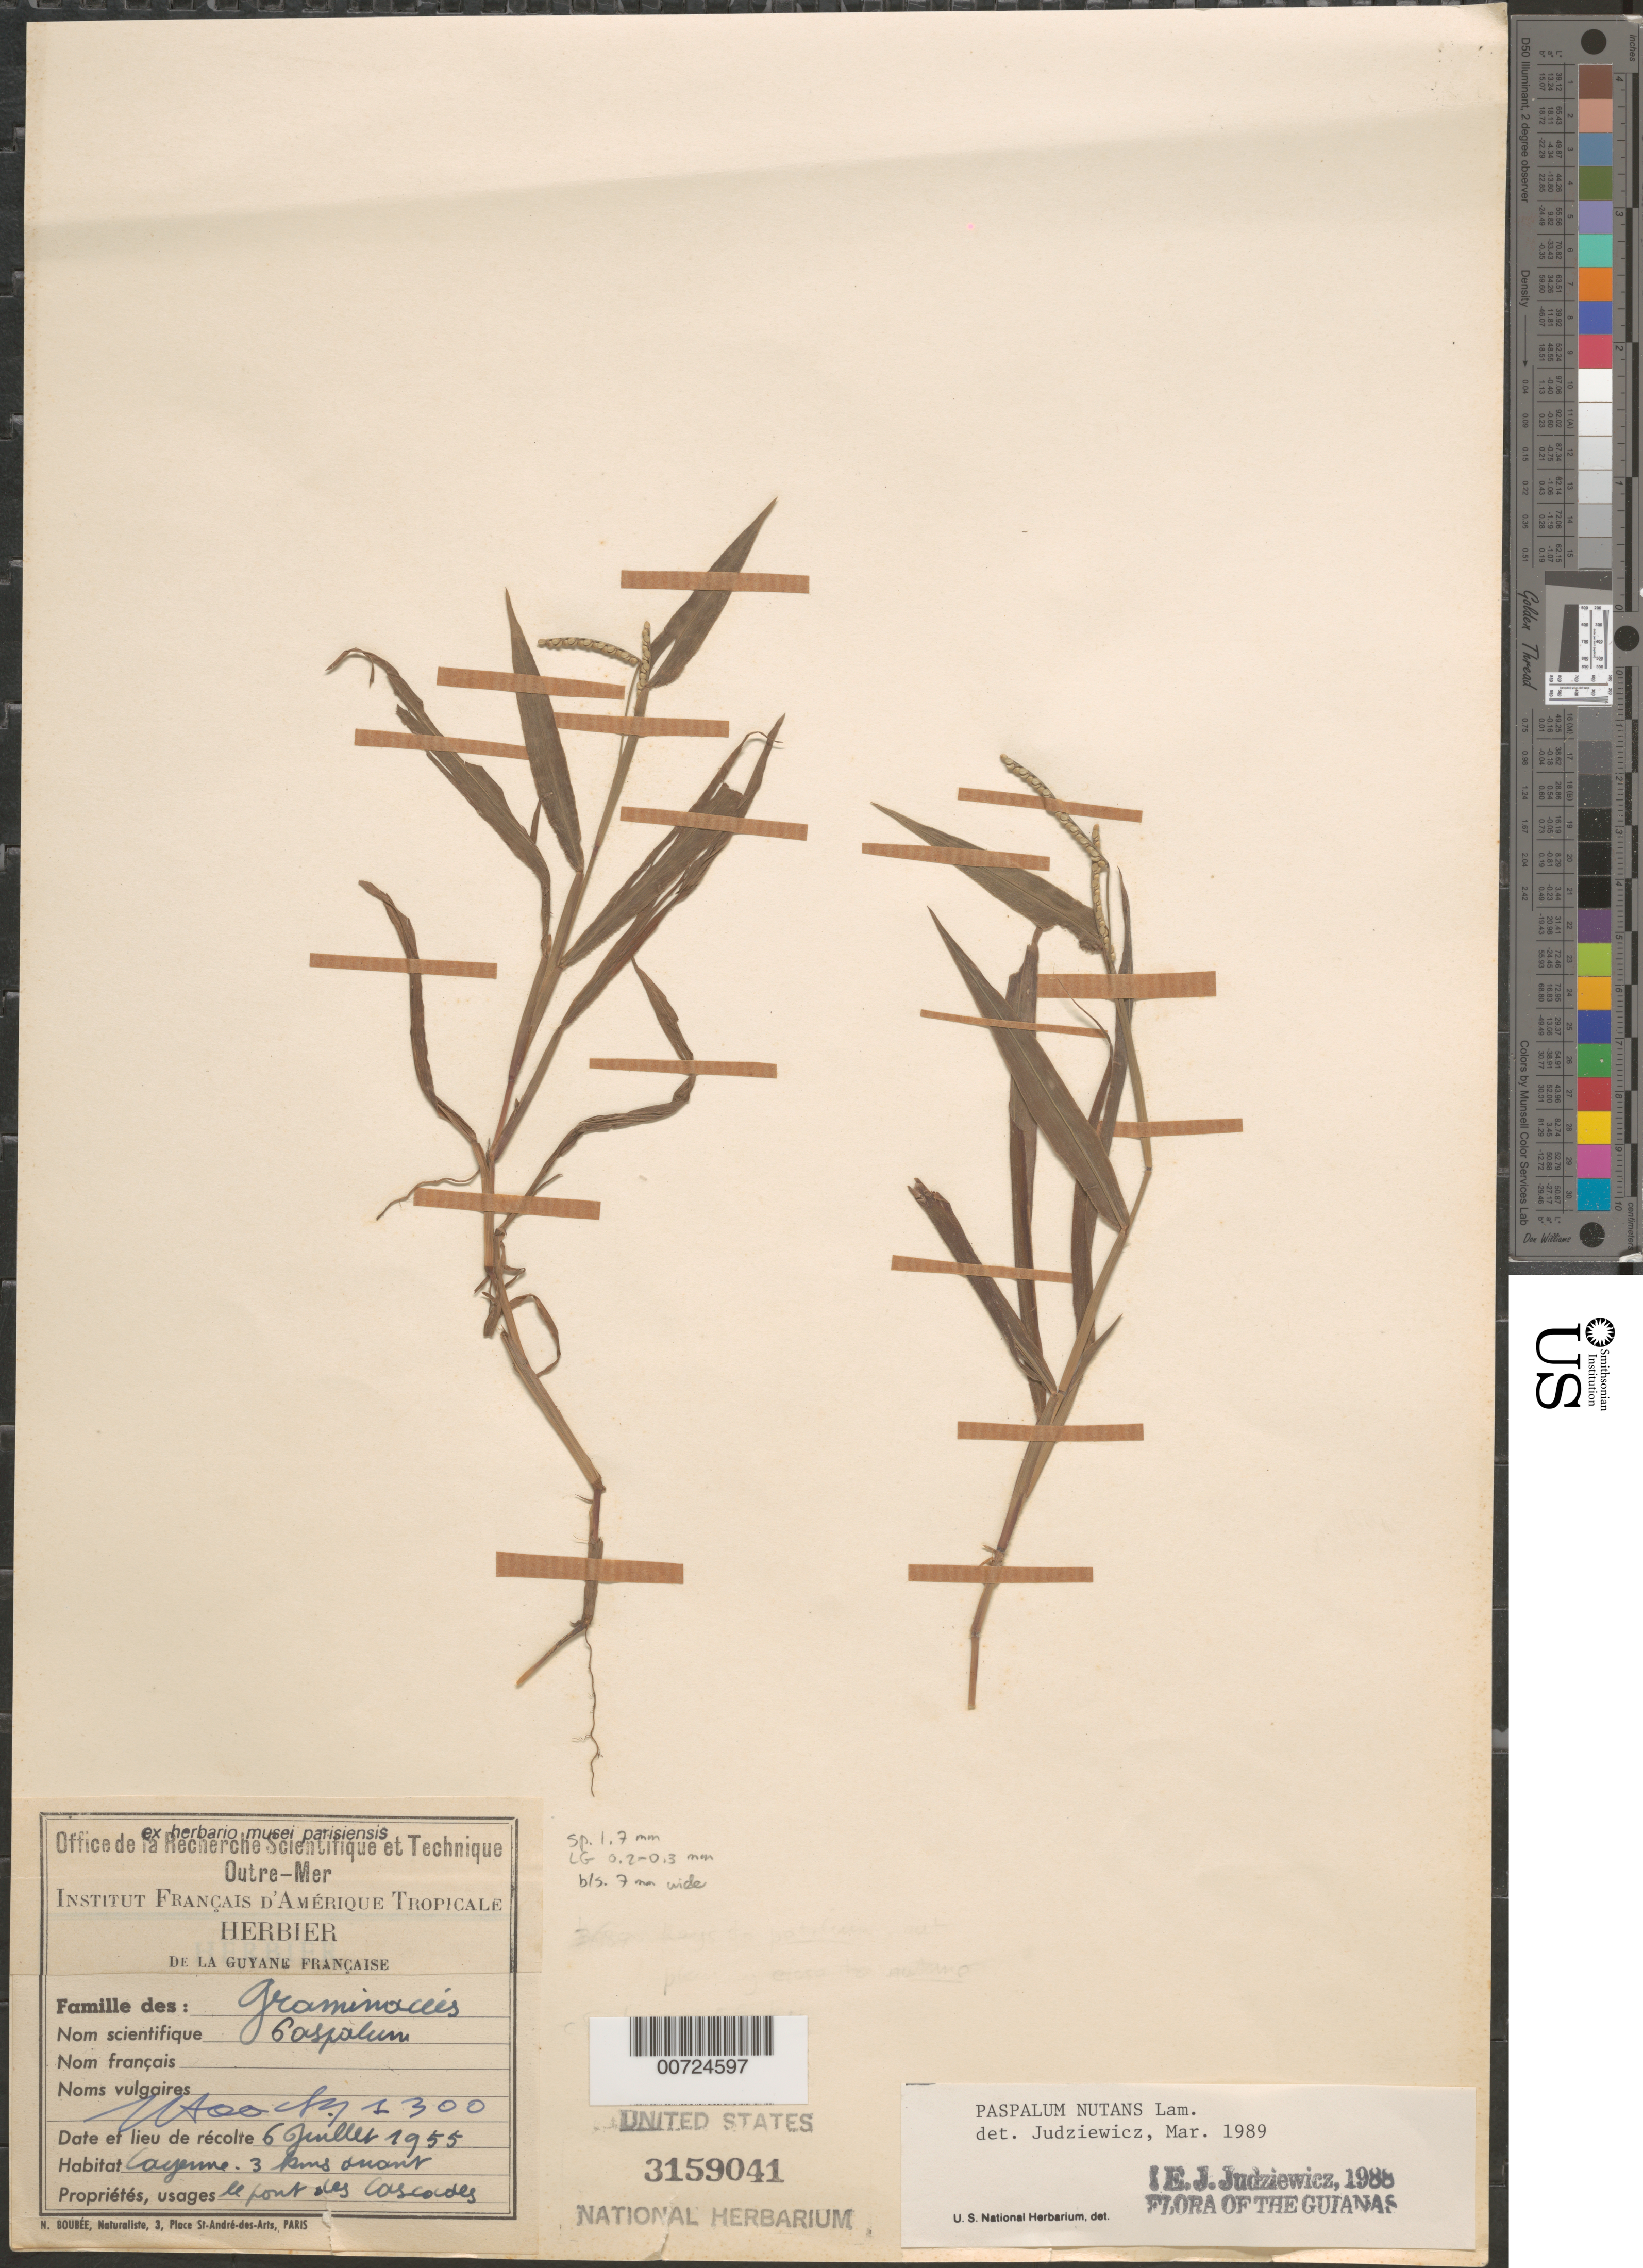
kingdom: Plantae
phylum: Tracheophyta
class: Liliopsida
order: Poales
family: Poaceae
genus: Paspalum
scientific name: Paspalum nutans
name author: Lam.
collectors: J. Hoock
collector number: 1300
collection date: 1955-07-06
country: French Guiana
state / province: Cayenne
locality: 3 kms anant le pont des Cascades.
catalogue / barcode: US 3159041